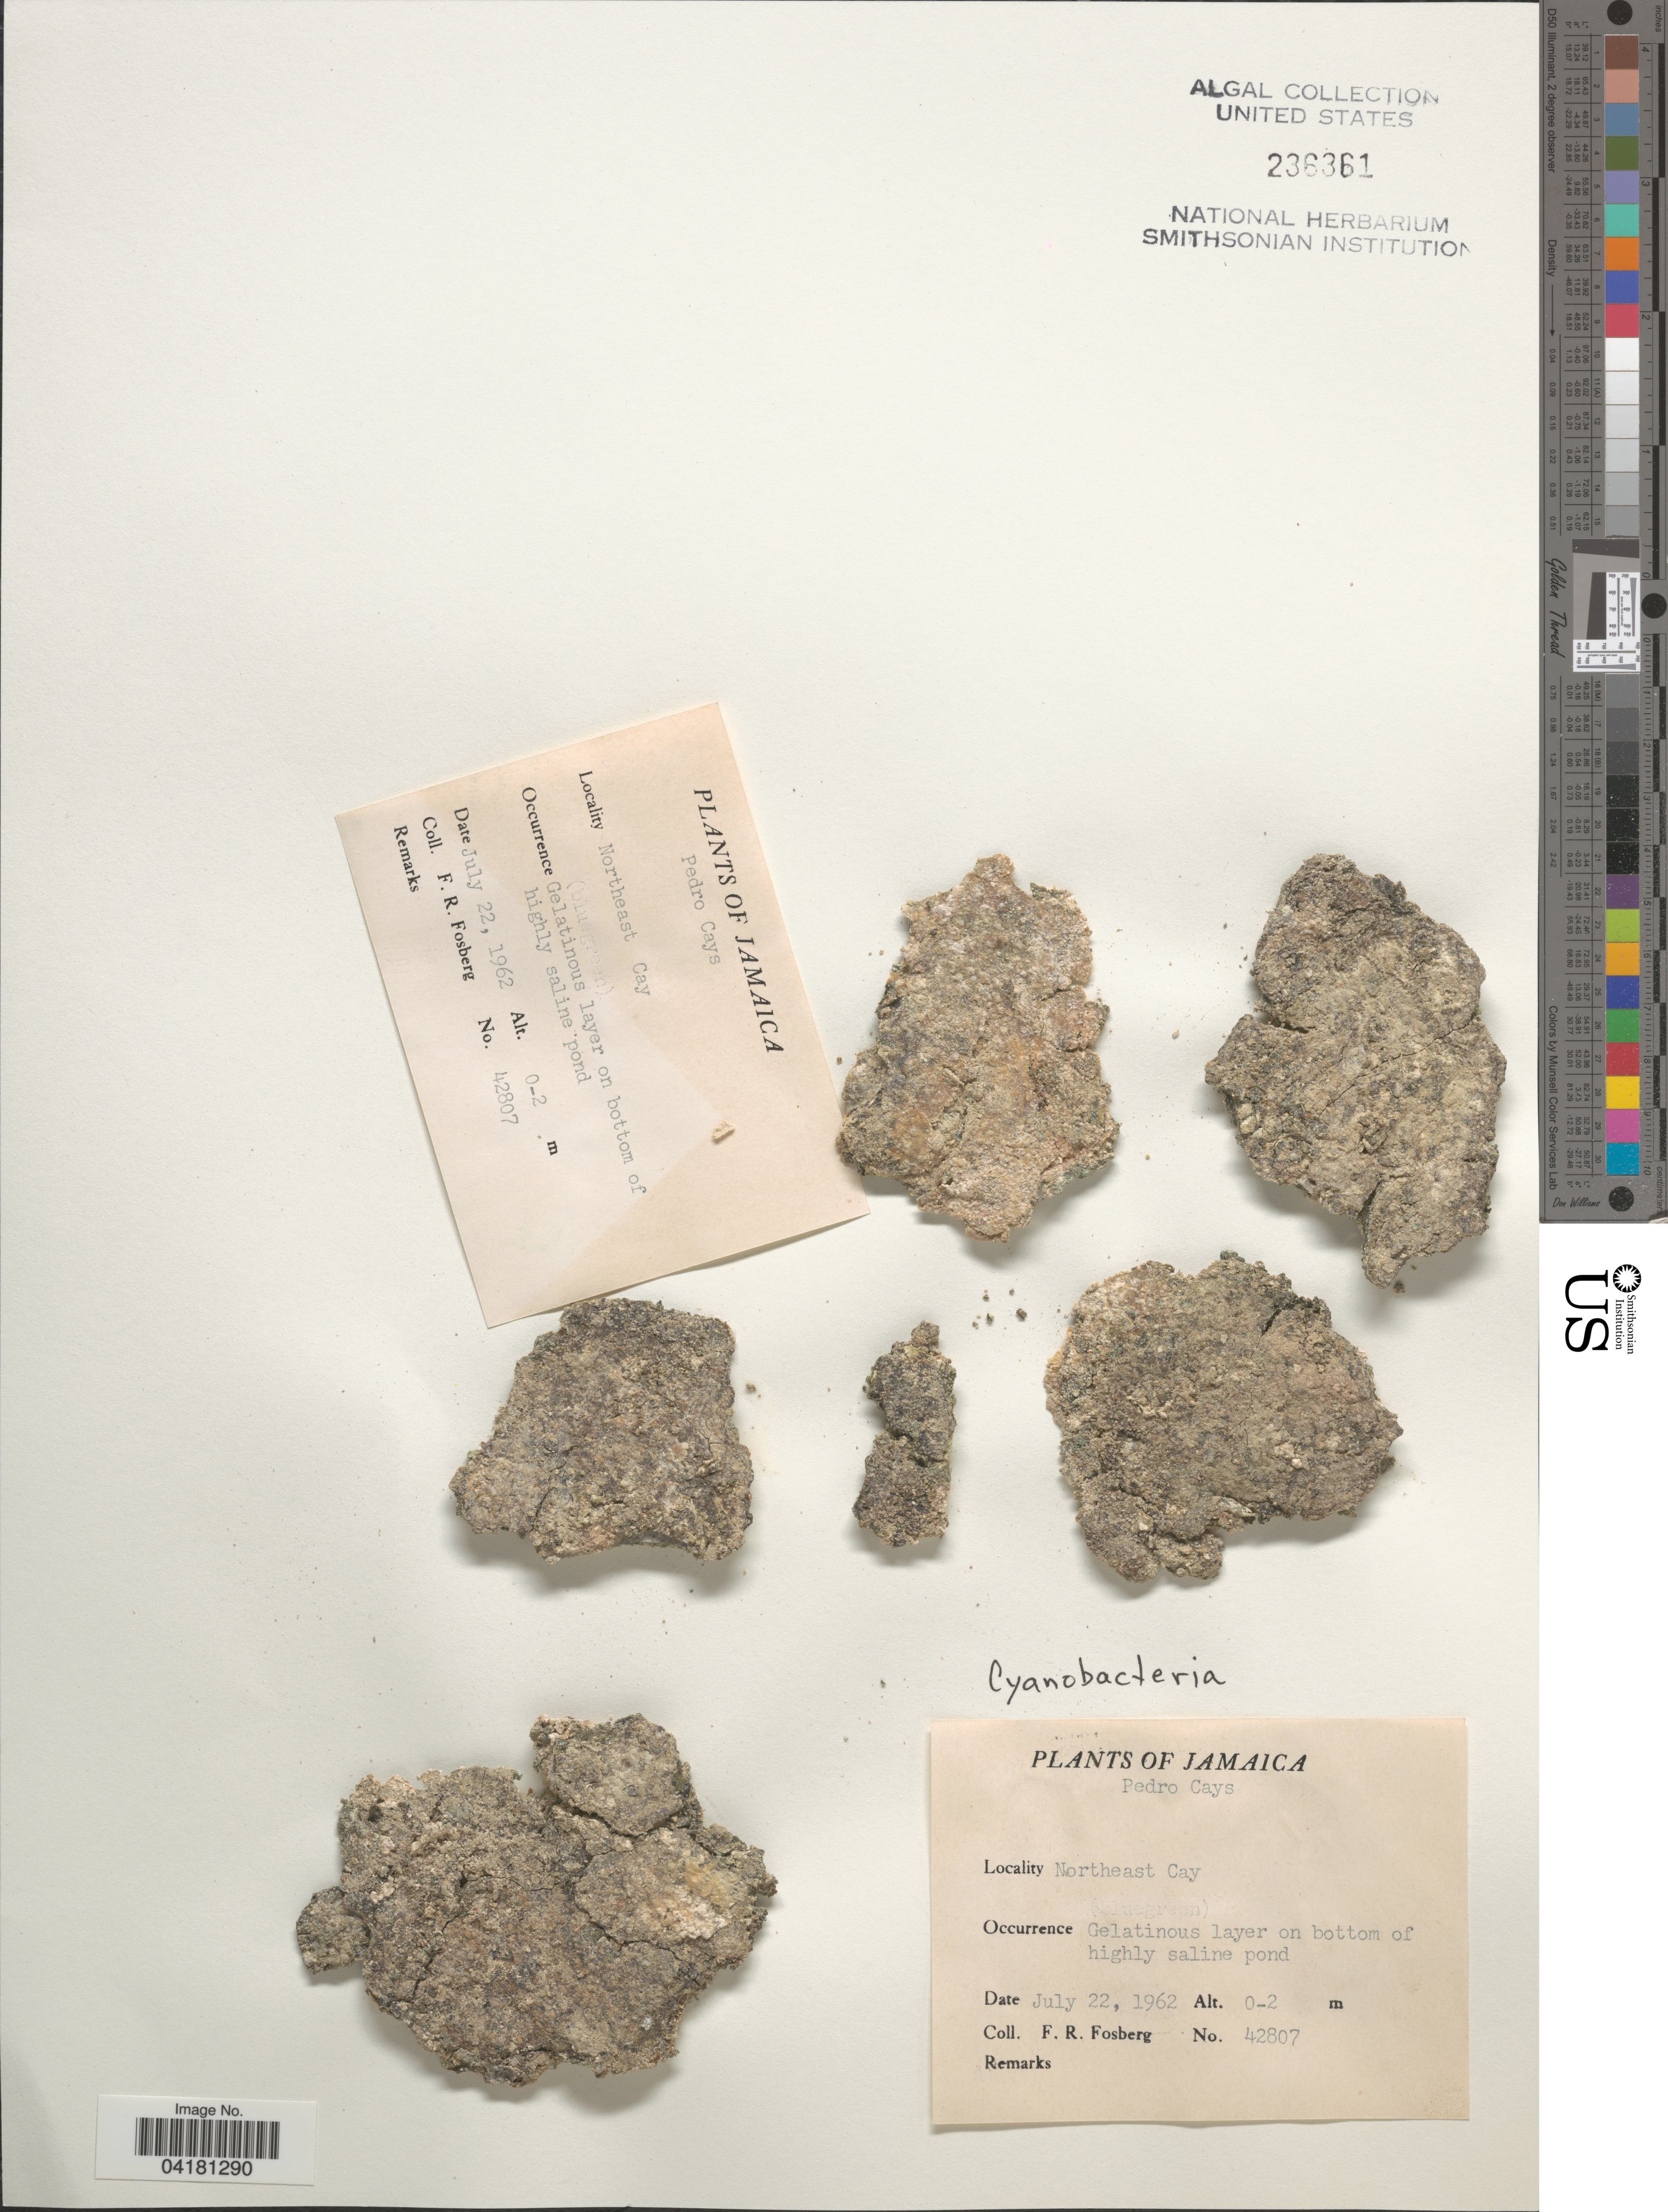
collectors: F. R. Fosberg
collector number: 42807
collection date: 1962-07-22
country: Jamaica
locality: Pedro Cays. Northeast Cay.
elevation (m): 0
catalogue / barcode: US 236361